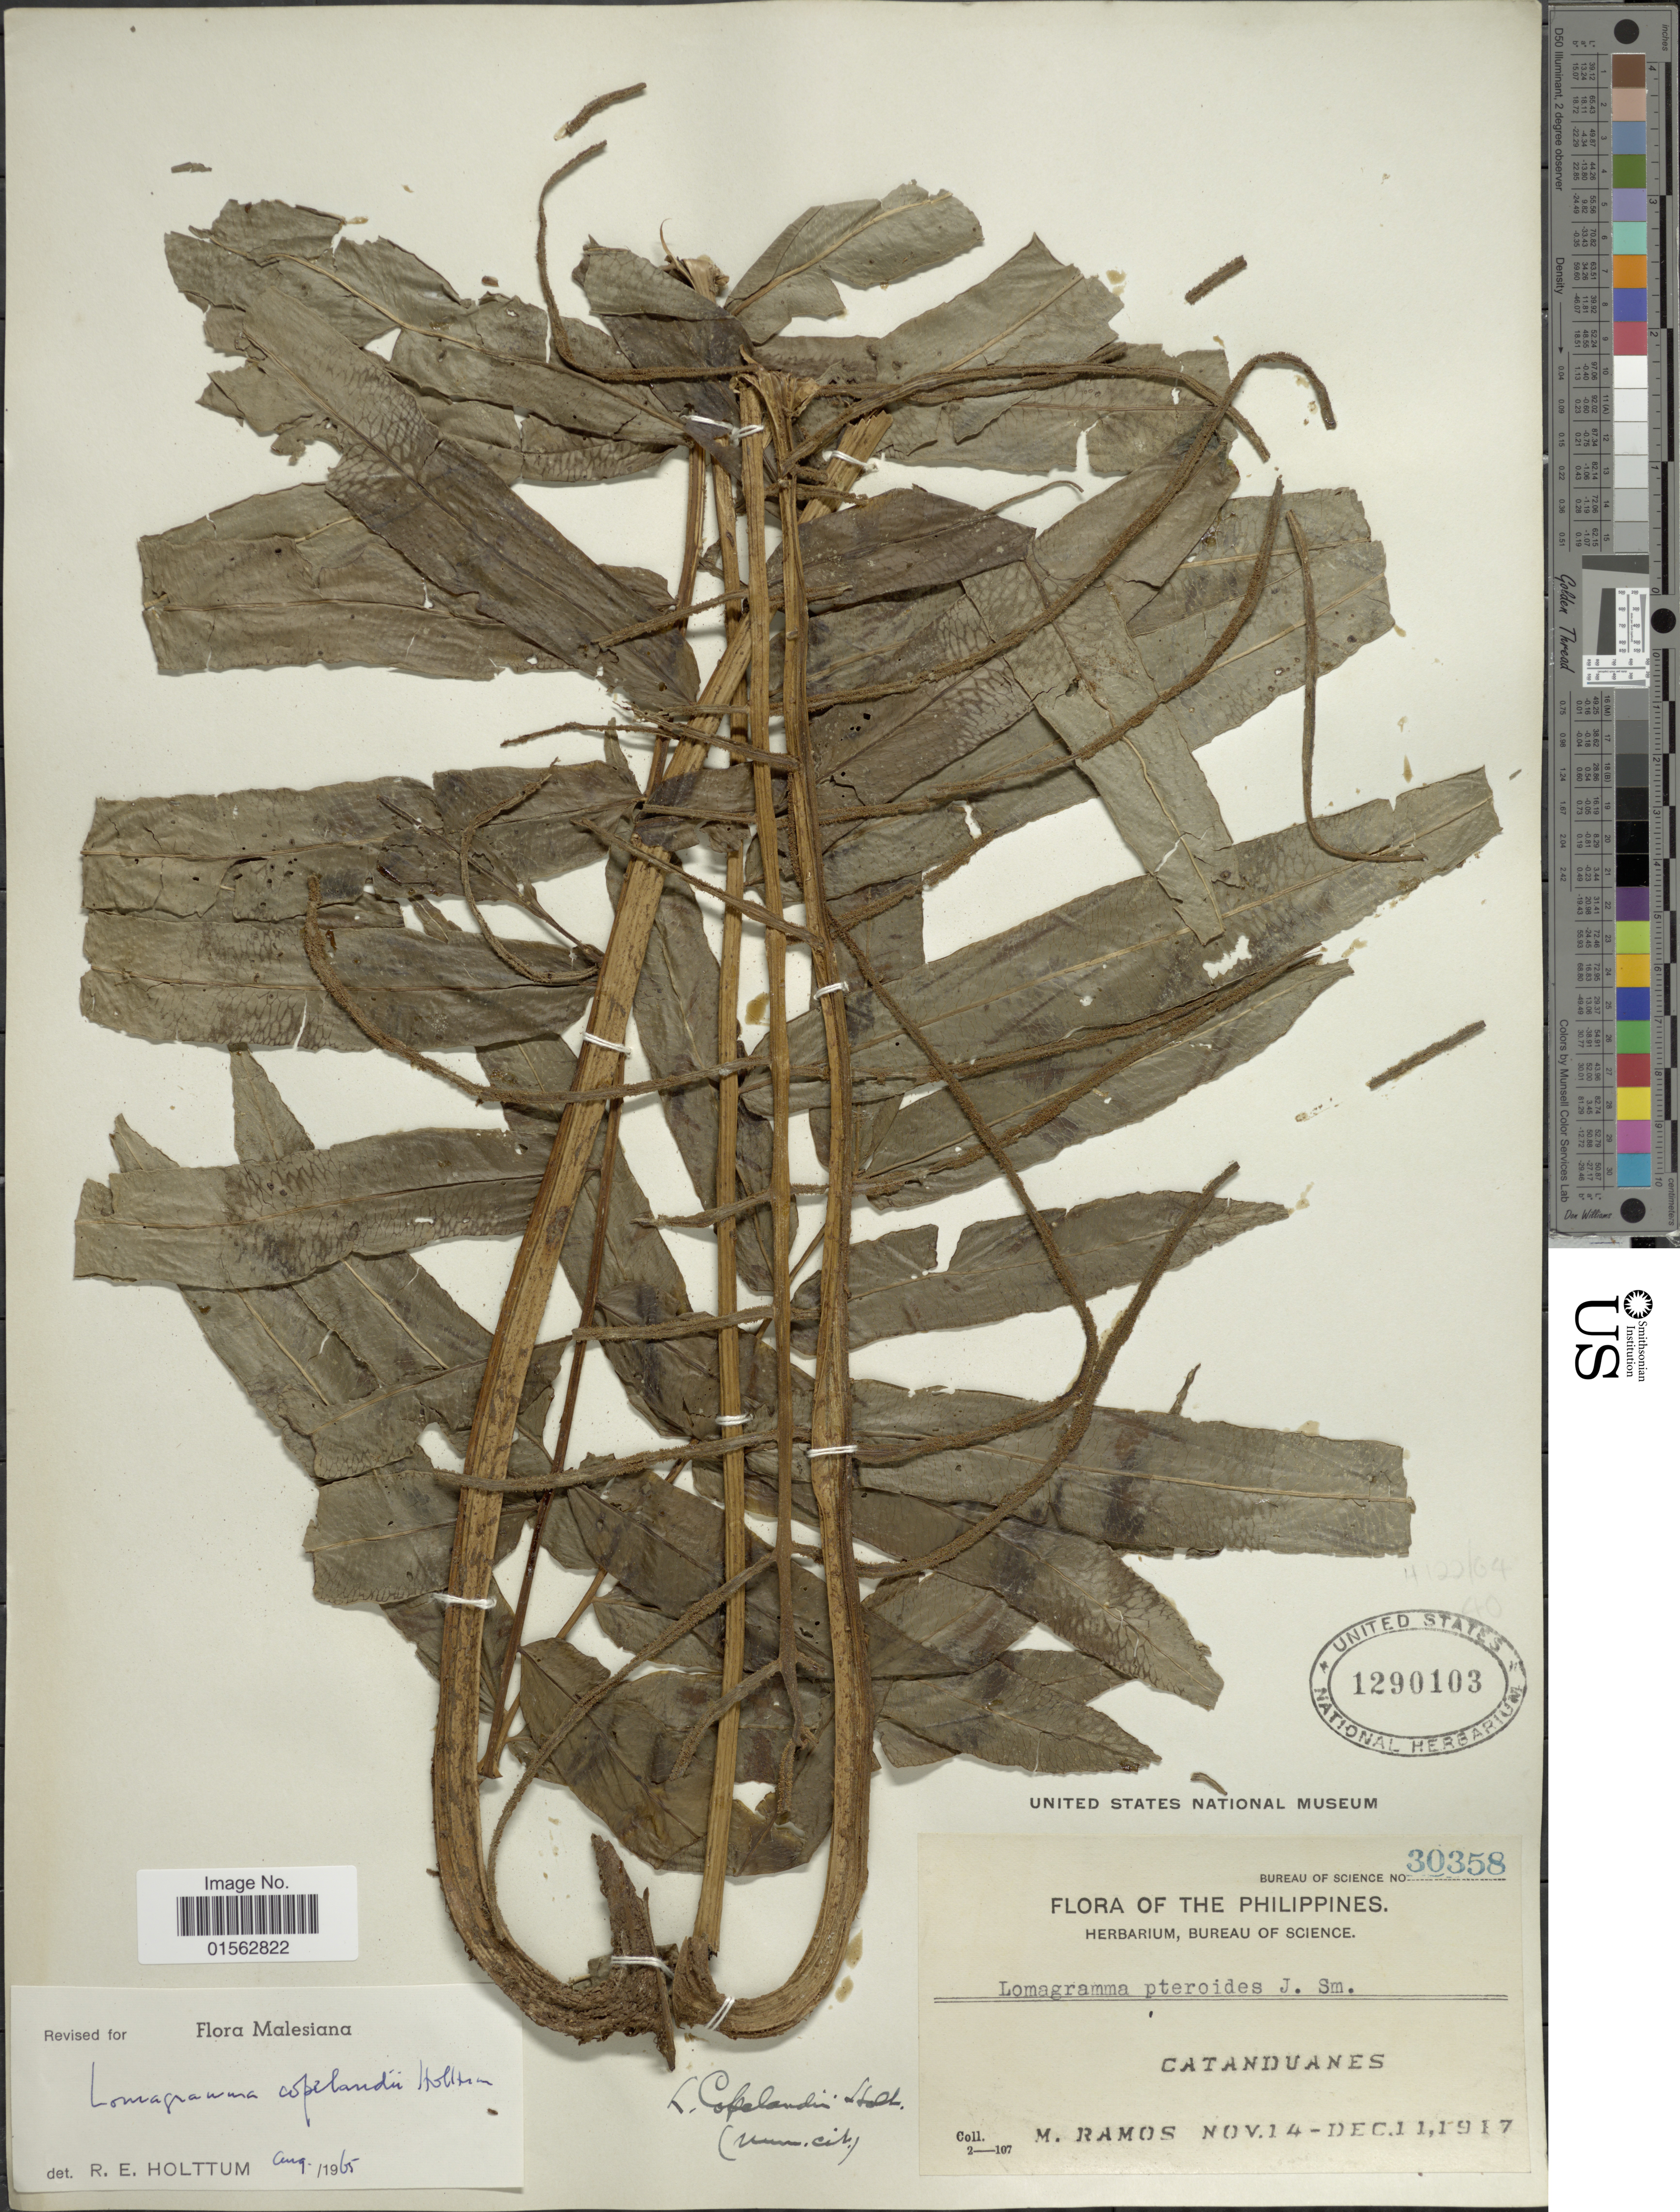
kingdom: Plantae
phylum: Tracheophyta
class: Polypodiopsida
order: Polypodiales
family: Dryopteridaceae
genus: Lomagramma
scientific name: Lomagramma copelandii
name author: Holttum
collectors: M. Ramos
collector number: Bureau of Science 30358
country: Philippines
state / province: Bicol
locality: Philippines, Catanduanes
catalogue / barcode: US 1290103